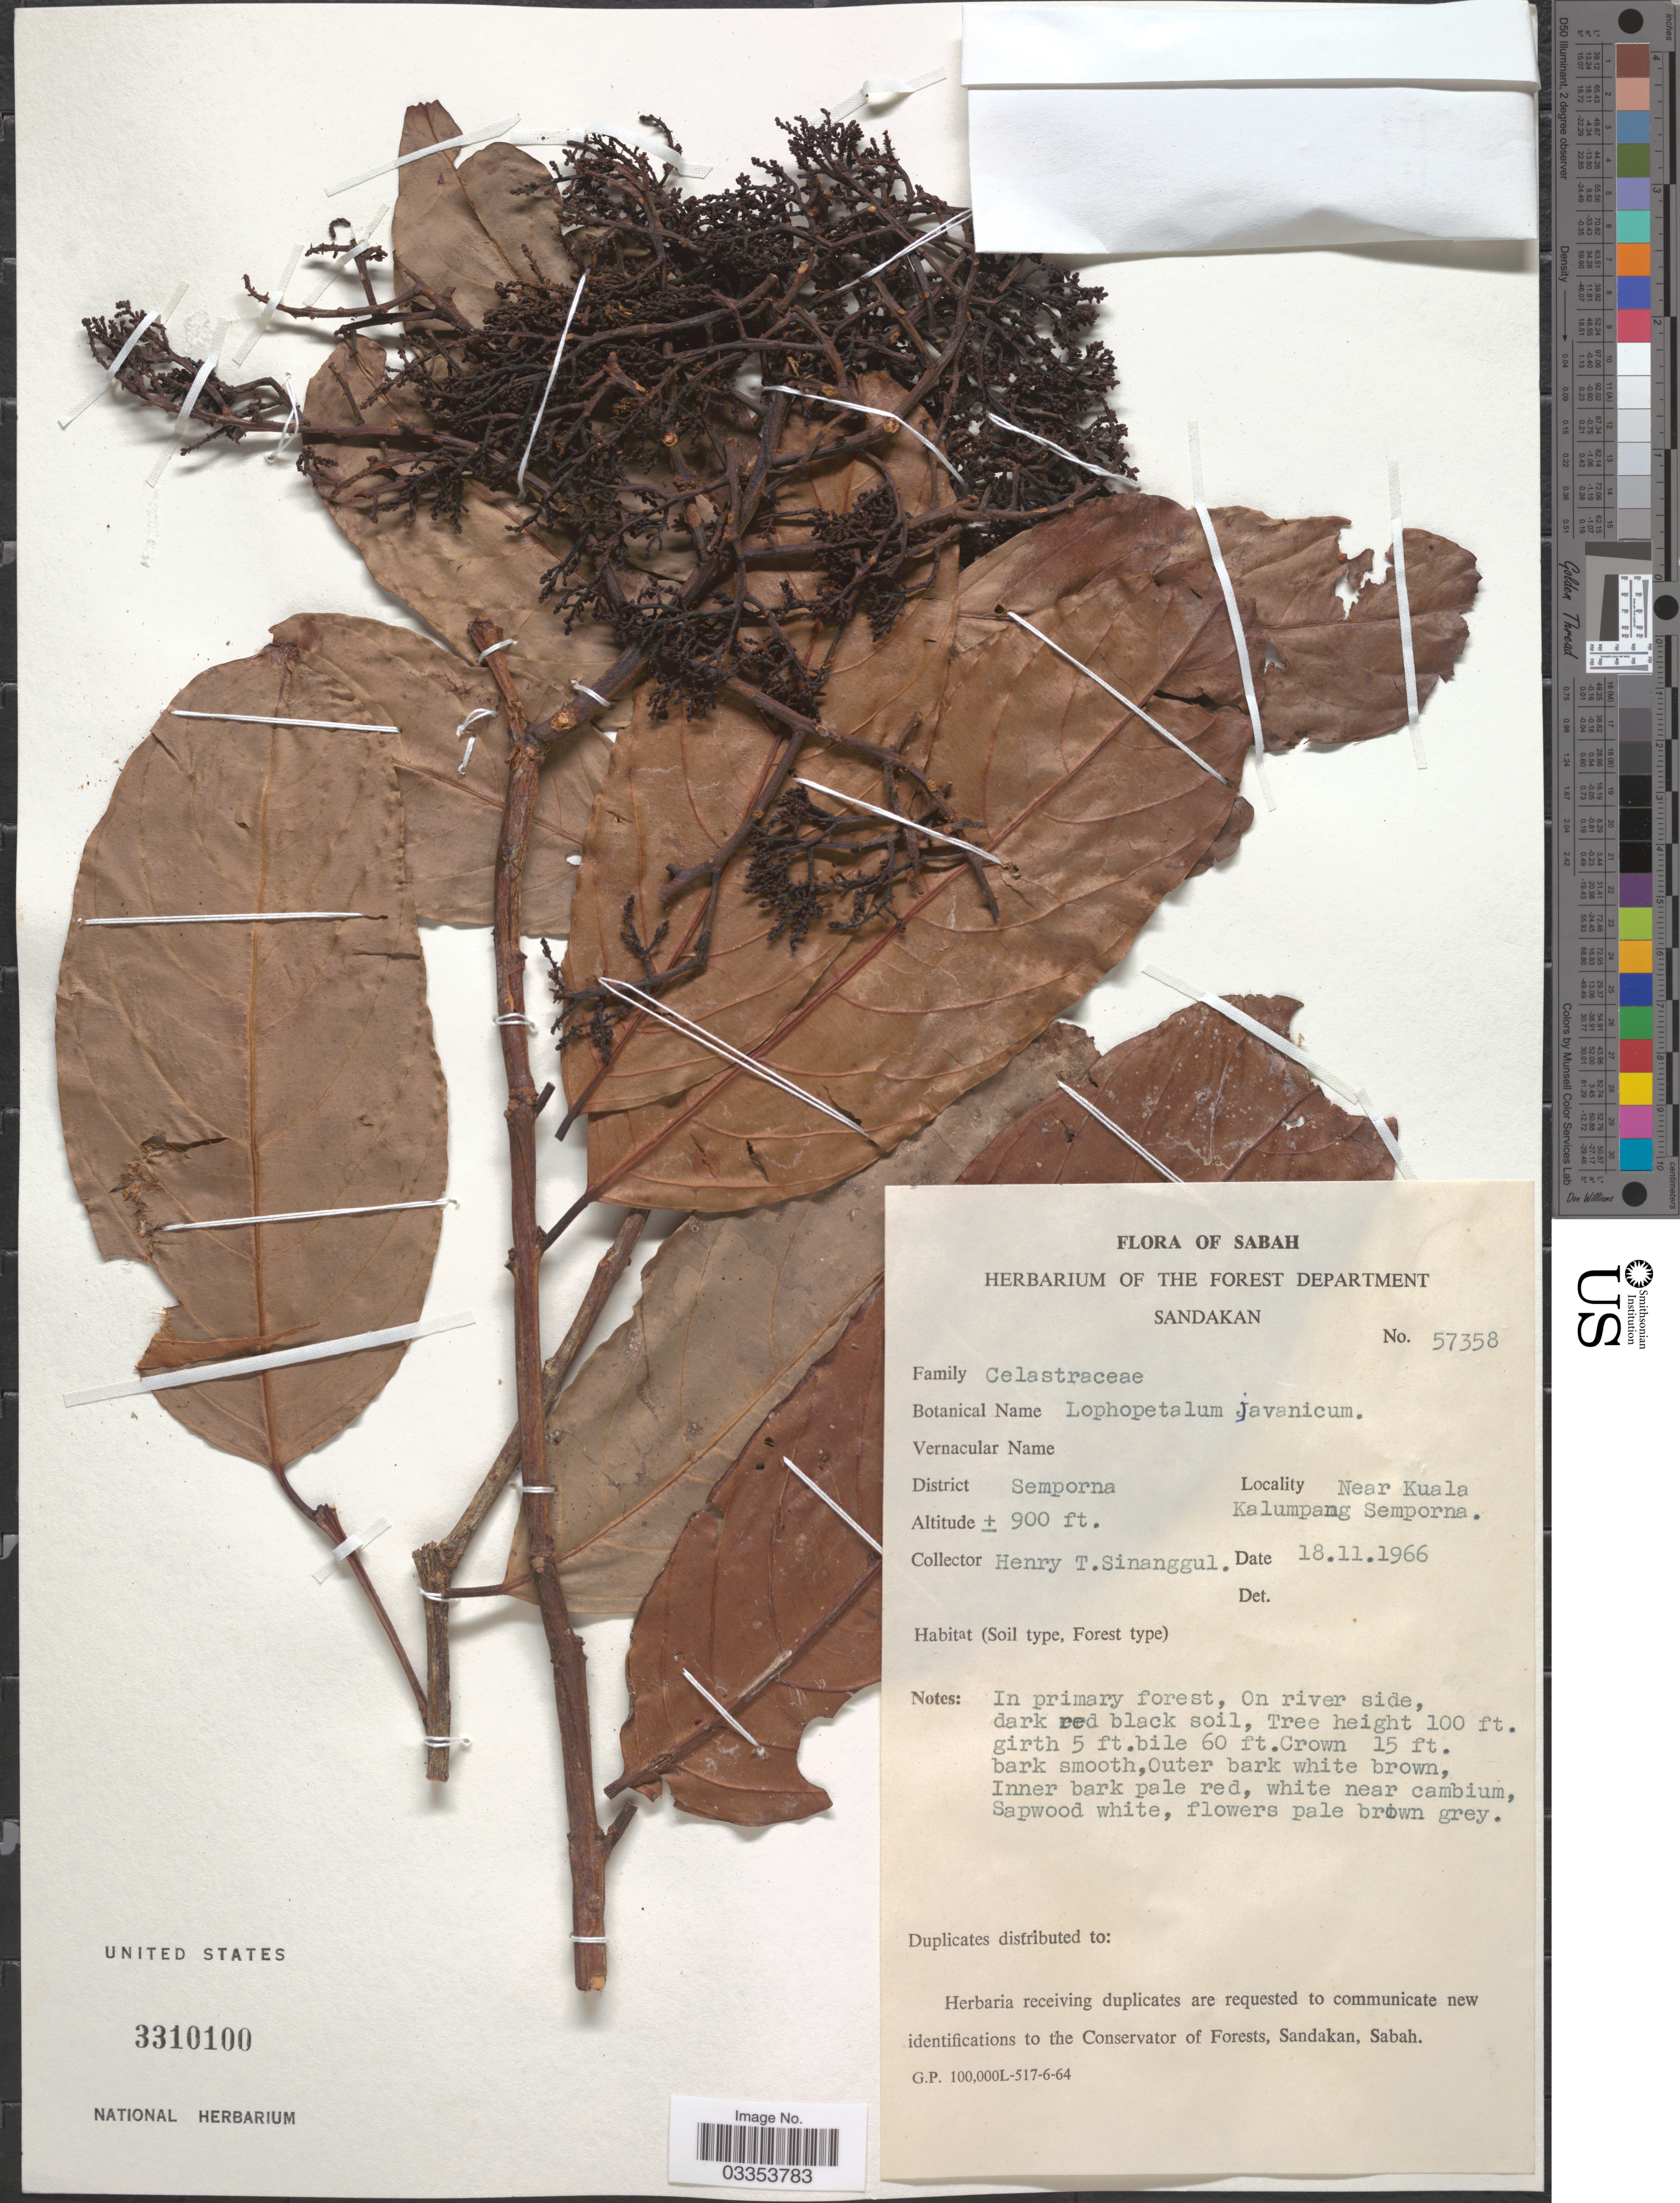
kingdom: Plantae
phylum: Tracheophyta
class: Magnoliopsida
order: Celastrales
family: Celastraceae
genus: Lophopetalum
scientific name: Lophopetalum javanicum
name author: (Zoll.) Turcz.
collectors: H. Sinanggol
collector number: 57358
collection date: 1966-11-18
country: Malaysia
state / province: Sabah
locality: District Semporna. Near Kuala Kalumpang Semporna.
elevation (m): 274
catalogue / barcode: US 3310100